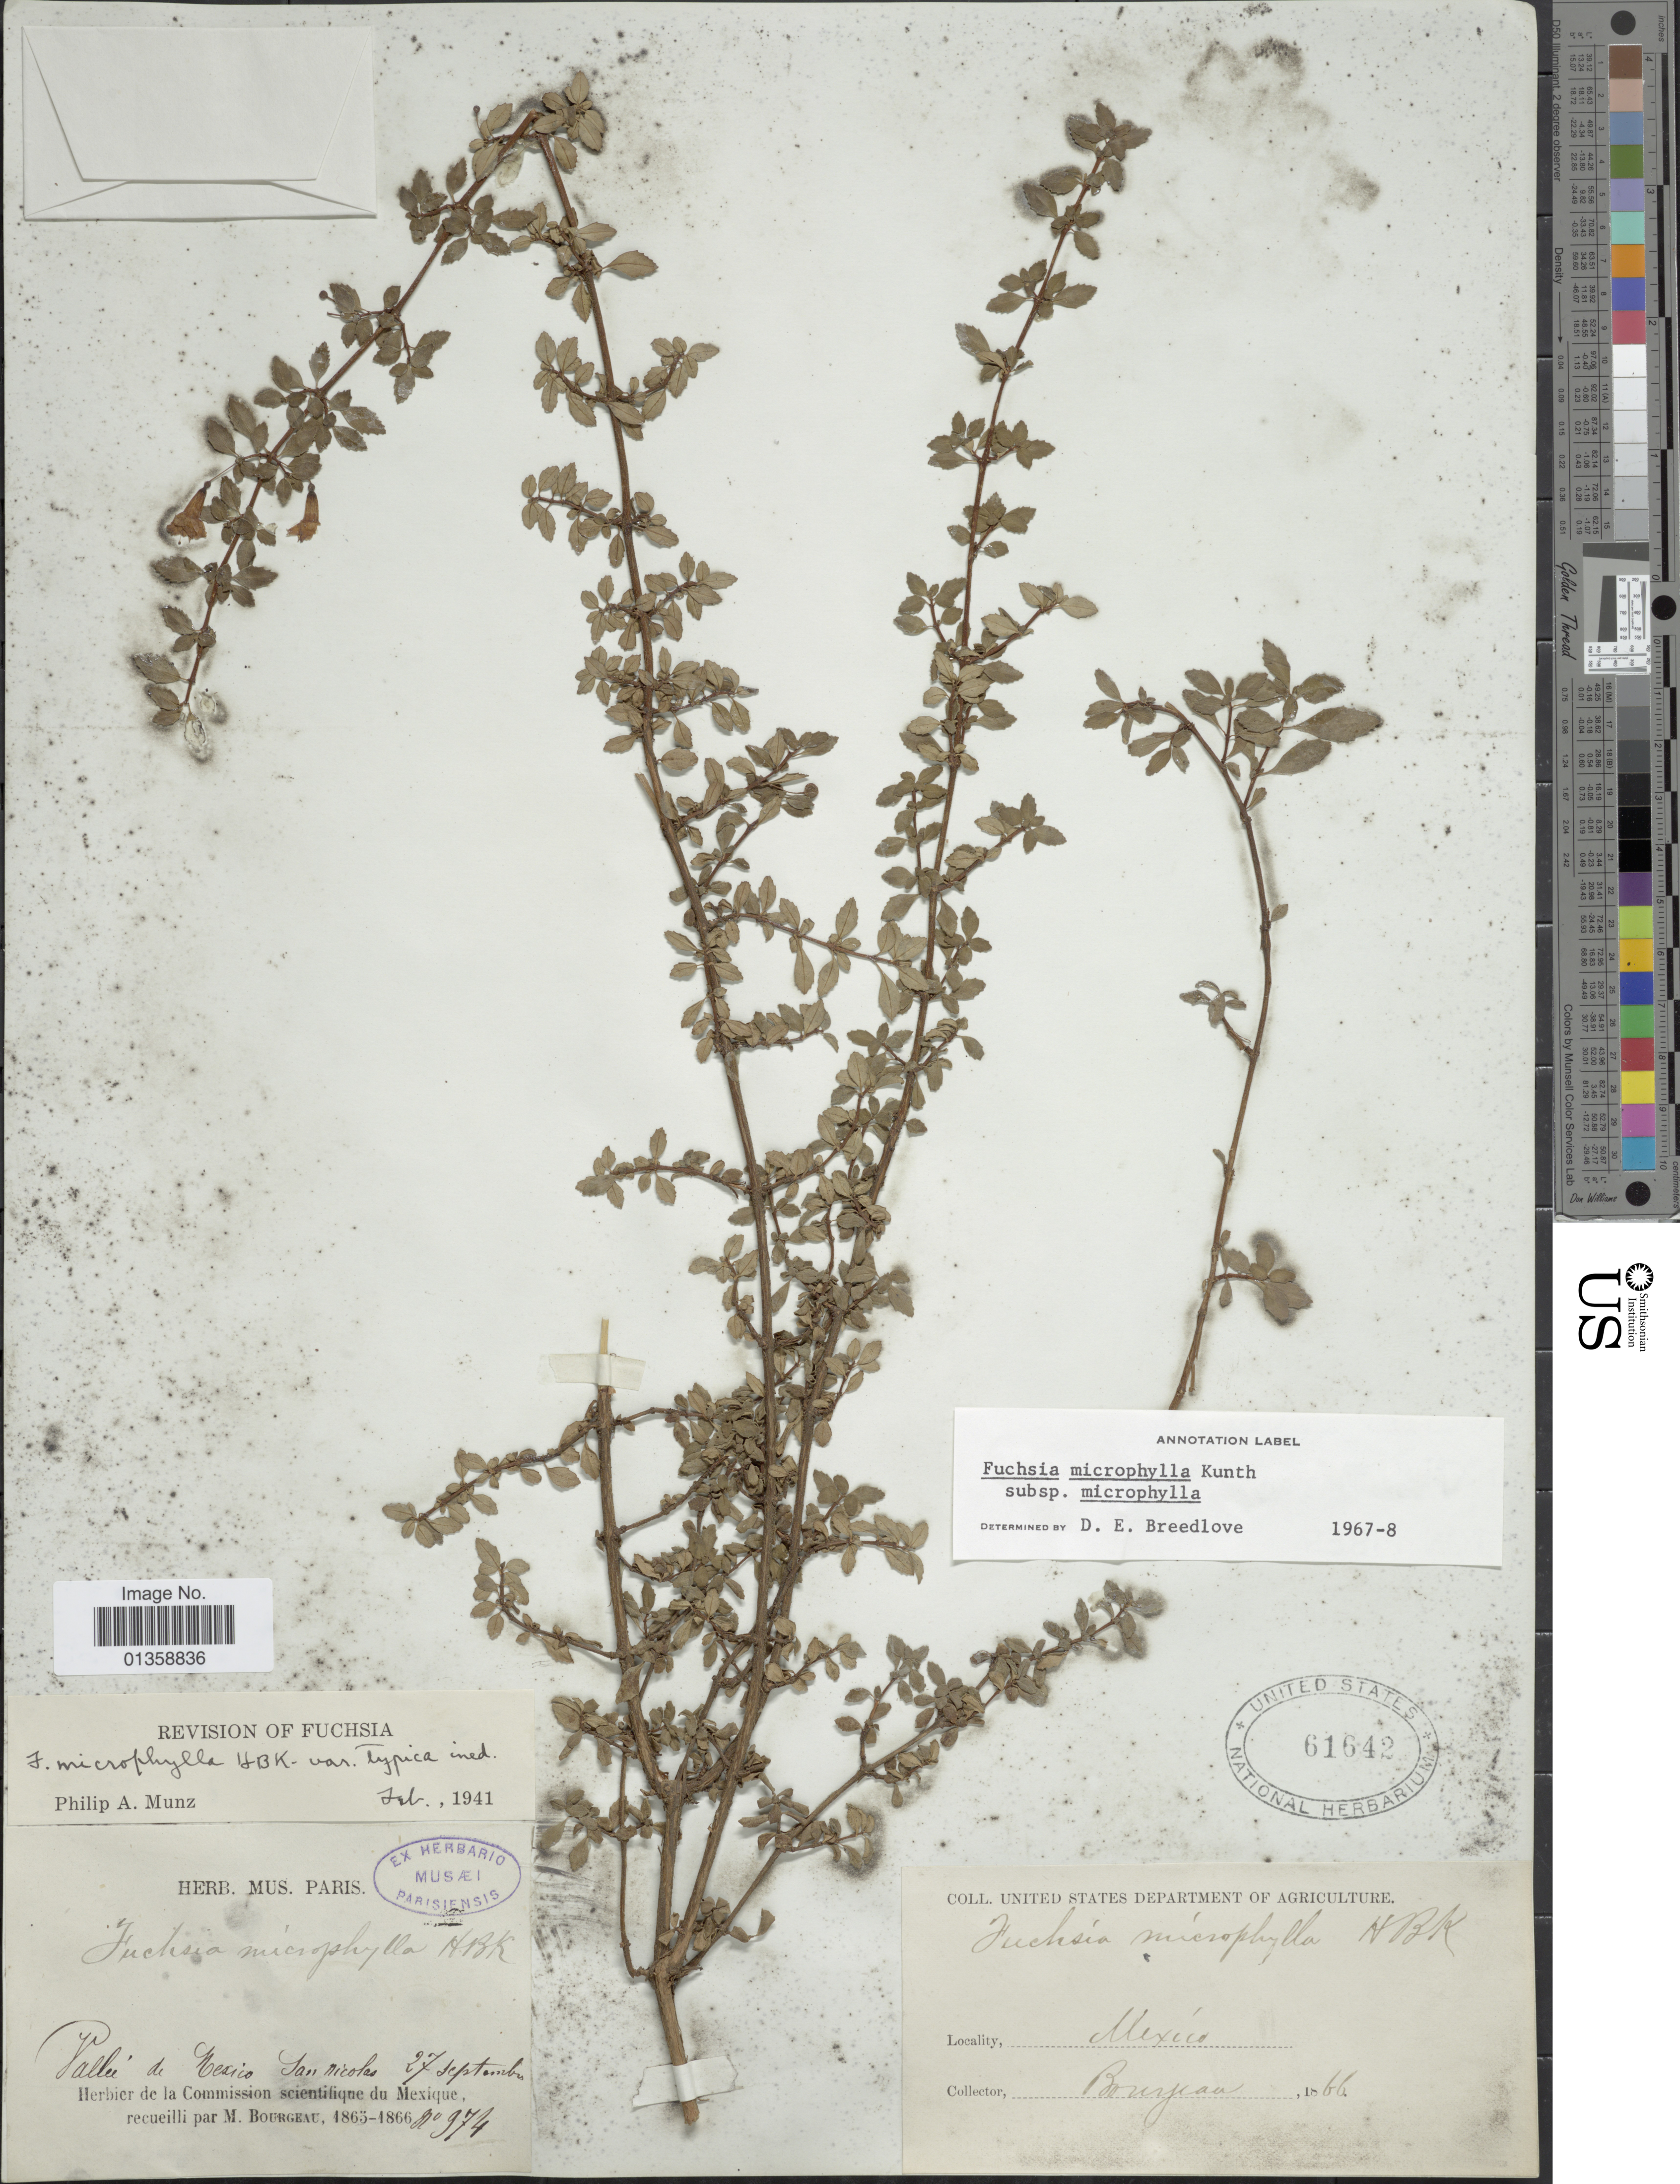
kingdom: Plantae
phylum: Tracheophyta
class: Magnoliopsida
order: Myrtales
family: Onagraceae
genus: Fuchsia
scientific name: Fuchsia microphylla subsp. microphylla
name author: Kunth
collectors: M. Bourgeau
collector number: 974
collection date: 1865-09-27/1866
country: Mexico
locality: Valleé de Mexico San Nicolas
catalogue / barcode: US 61642